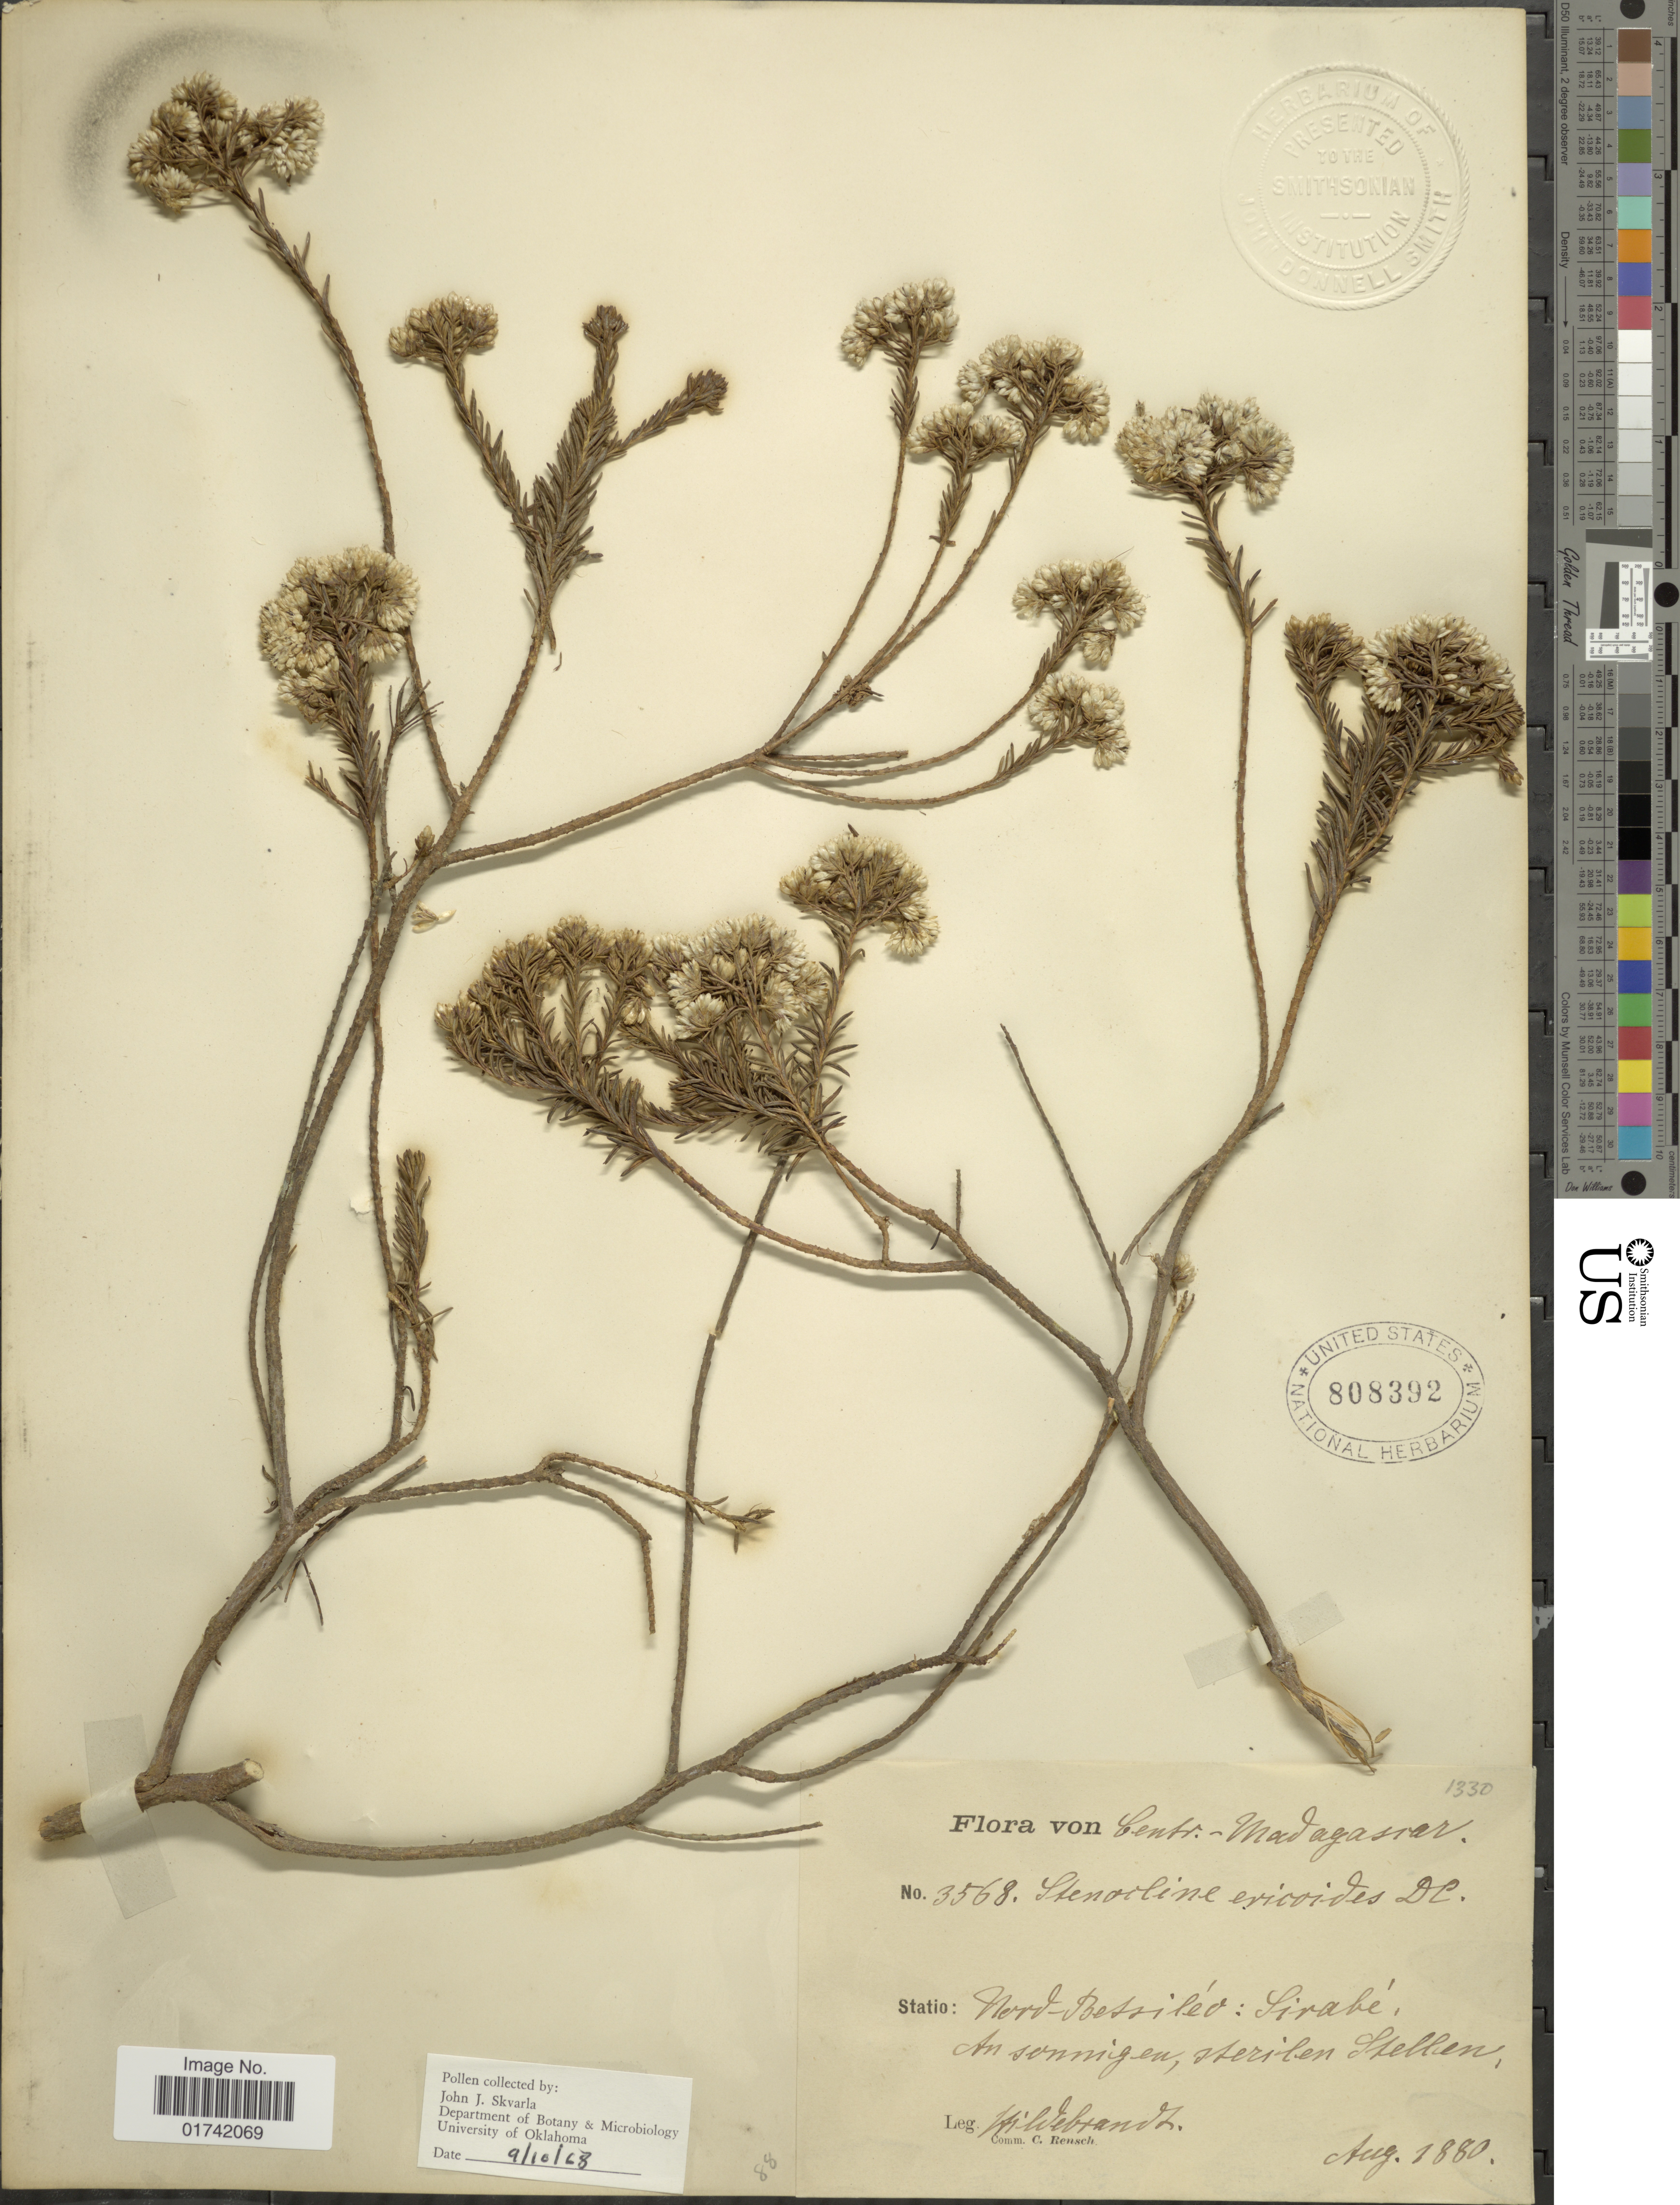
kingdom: Plantae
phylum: Tracheophyta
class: Magnoliopsida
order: Asterales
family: Asteraceae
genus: Stenocline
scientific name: Stenocline ericoides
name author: DC.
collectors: J. Hildebrandt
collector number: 3568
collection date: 1880-08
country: Madagascar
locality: Nord-Betsileo: Sirabe. An sonnigen, sterilen Stellen.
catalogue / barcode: US 808392